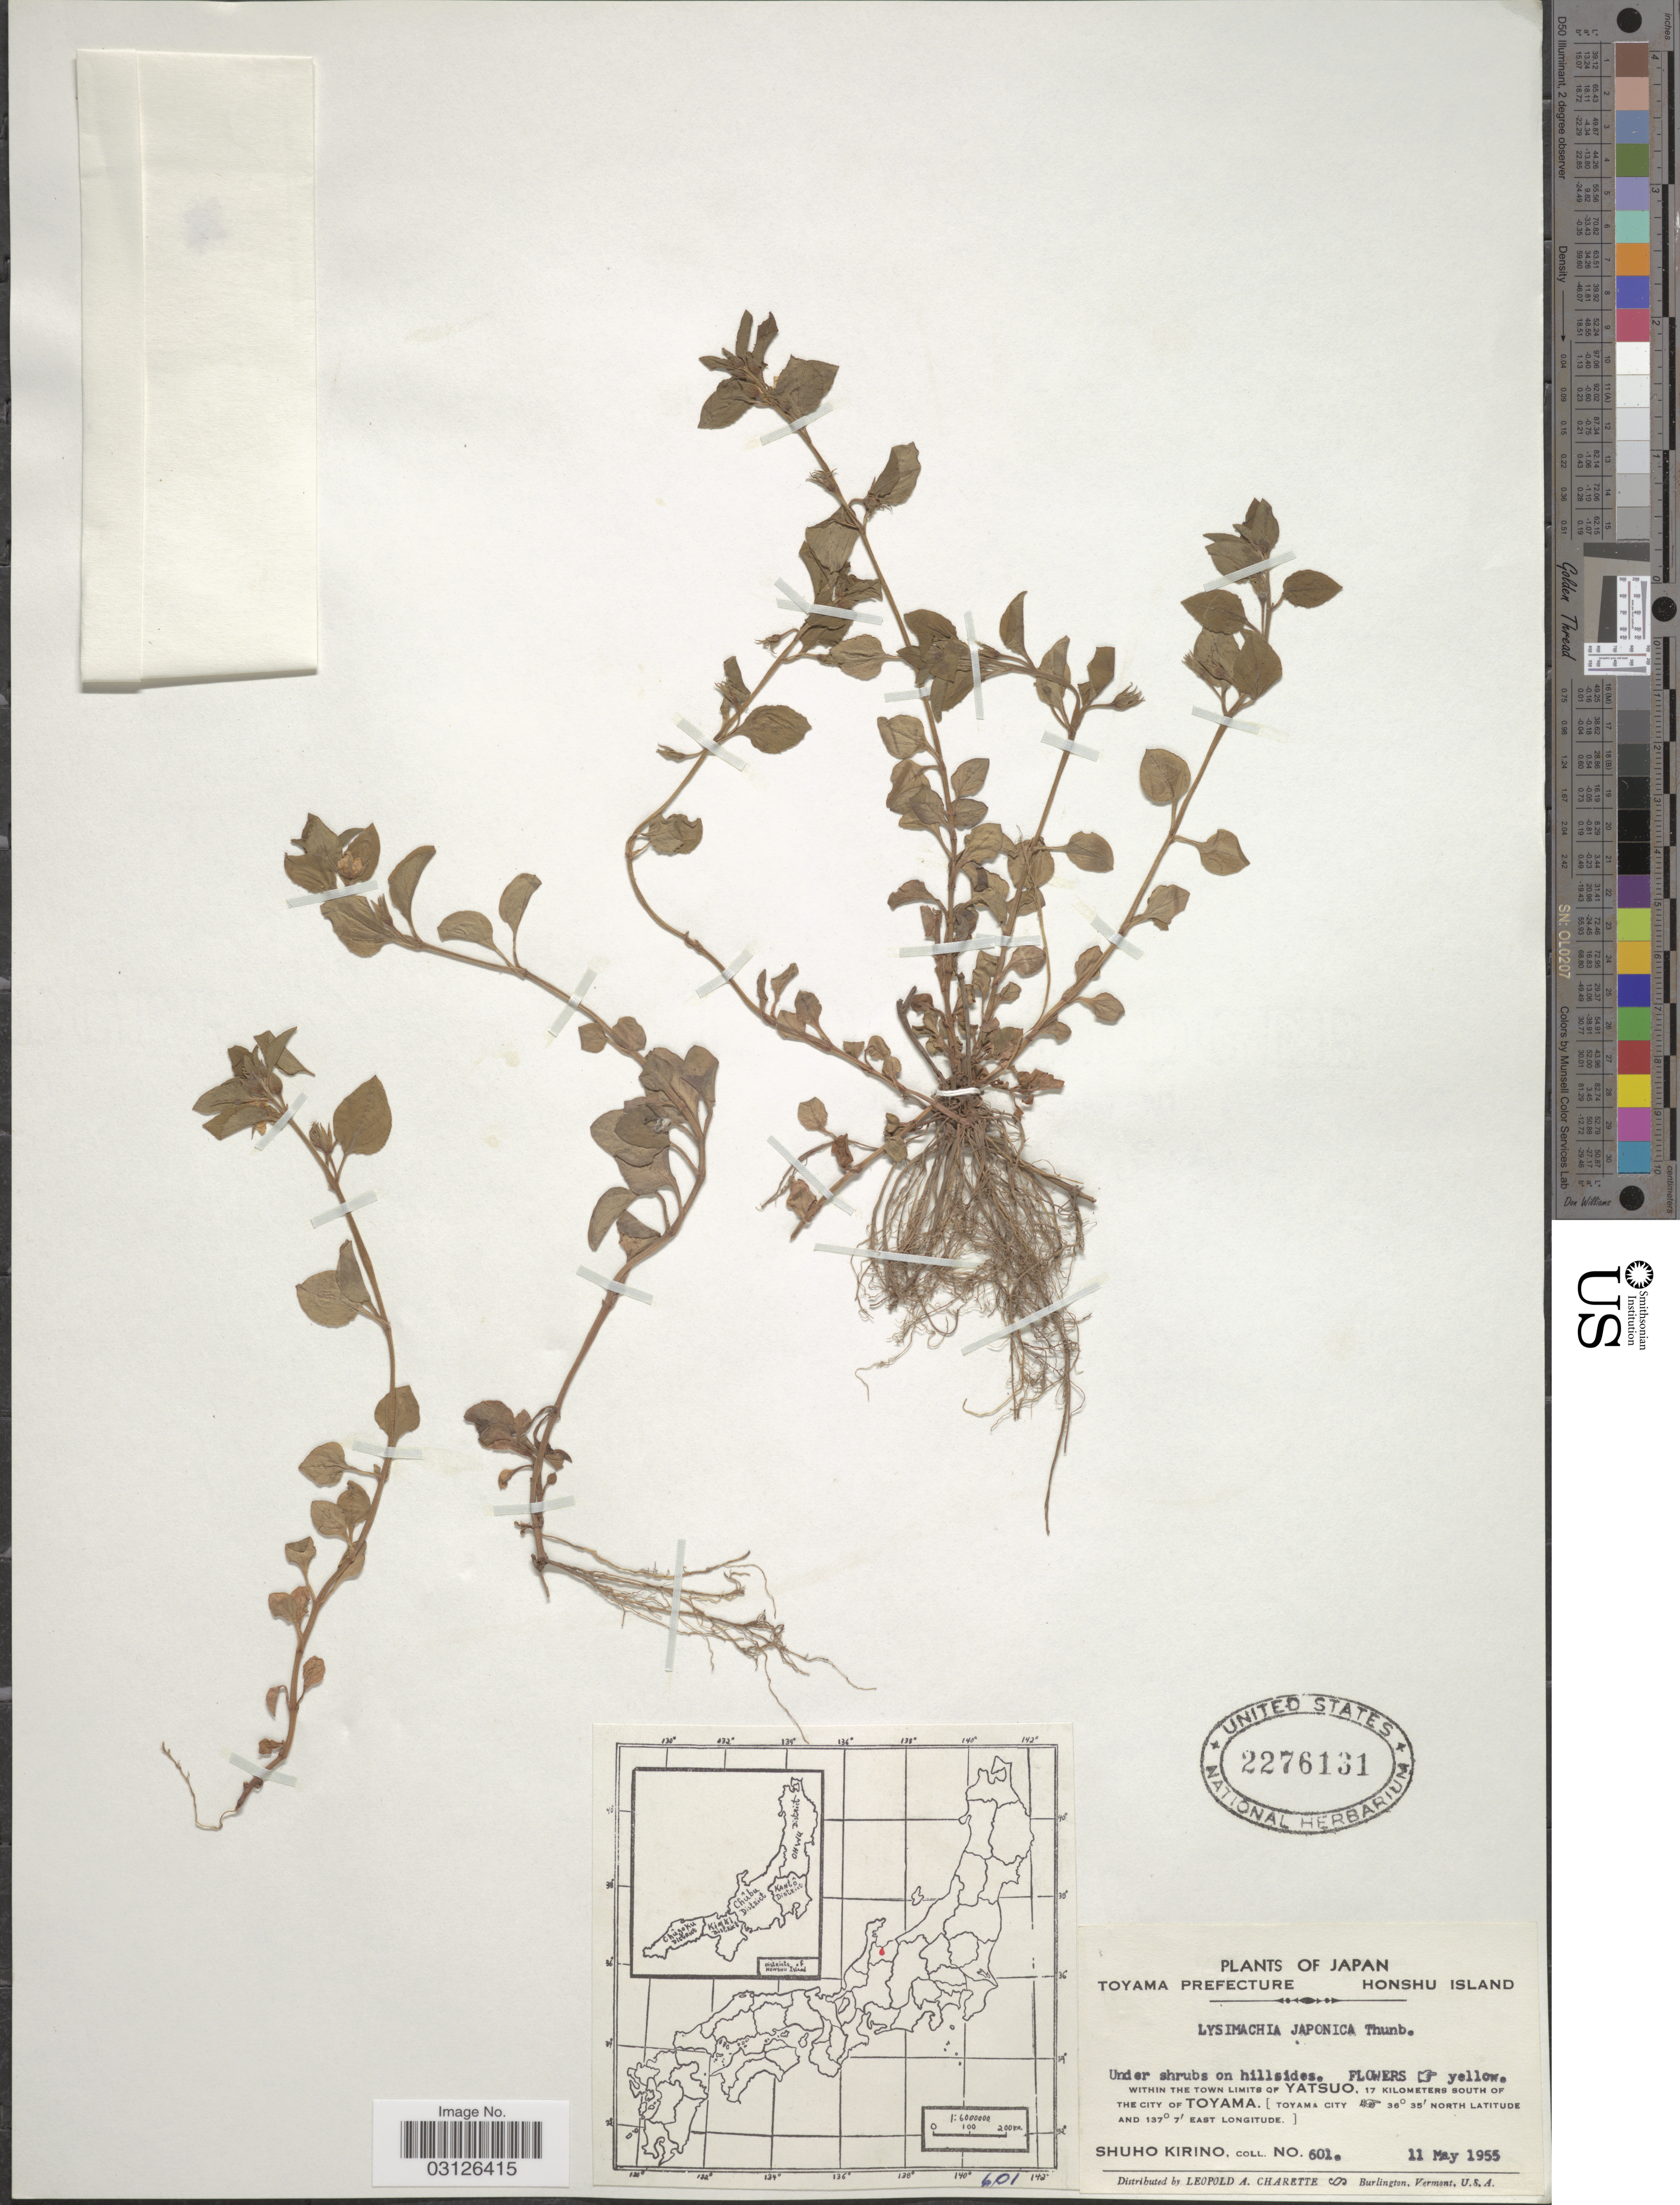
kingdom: Plantae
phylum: Tracheophyta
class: Magnoliopsida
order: Ericales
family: Primulaceae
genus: Lysimachia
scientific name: Lysimachia japonica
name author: Thunb.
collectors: S. Kirino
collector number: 601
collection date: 1955-05-11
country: Japan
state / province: Toyama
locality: Toyama Prefecture Honshu Island. Within the town limits of Yatsuo, 17 kilometers south of the city of Toyama. [Toyama City].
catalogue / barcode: US 2276131